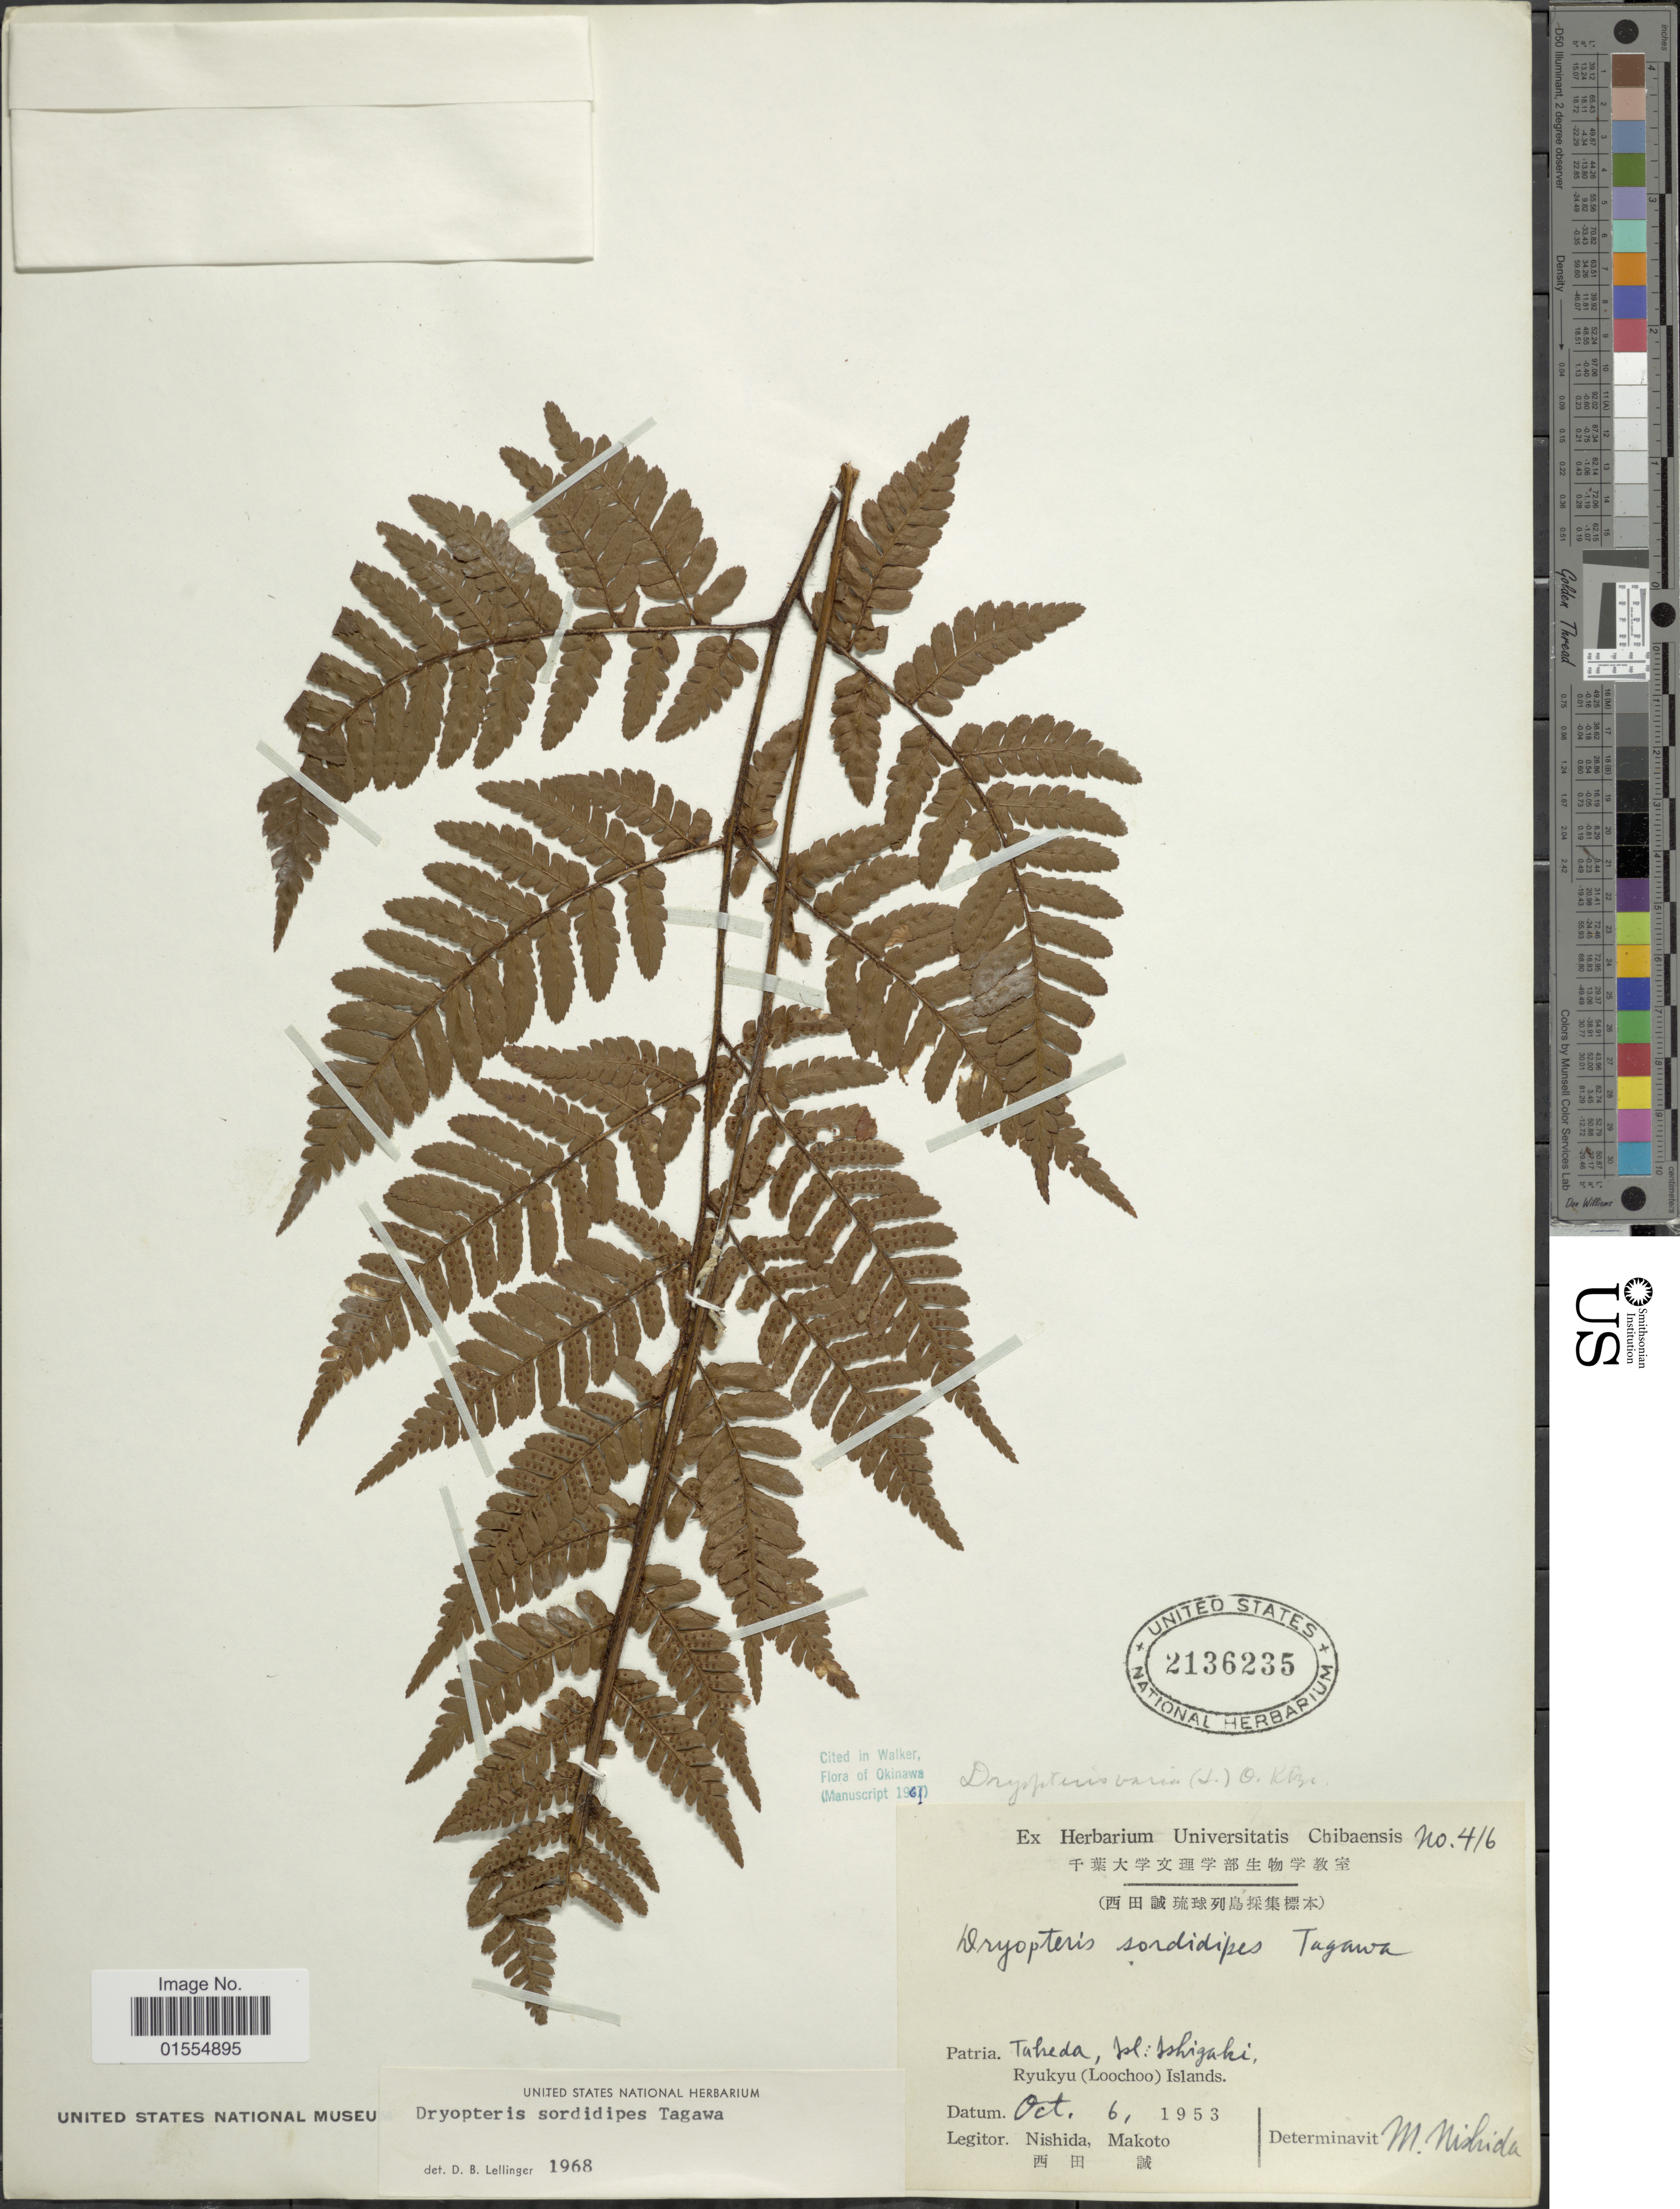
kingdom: Plantae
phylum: Tracheophyta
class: Polypodiopsida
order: Polypodiales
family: Dryopteridaceae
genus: Dryopteris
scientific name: Dryopteris sordidipes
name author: Tagawa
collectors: M. Nishida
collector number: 416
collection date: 1953-10-06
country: Japan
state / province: Okinawa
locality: Taheda, Isl: Ishigaki, Ryukyu (Loochoo) Islands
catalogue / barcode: US 2136235